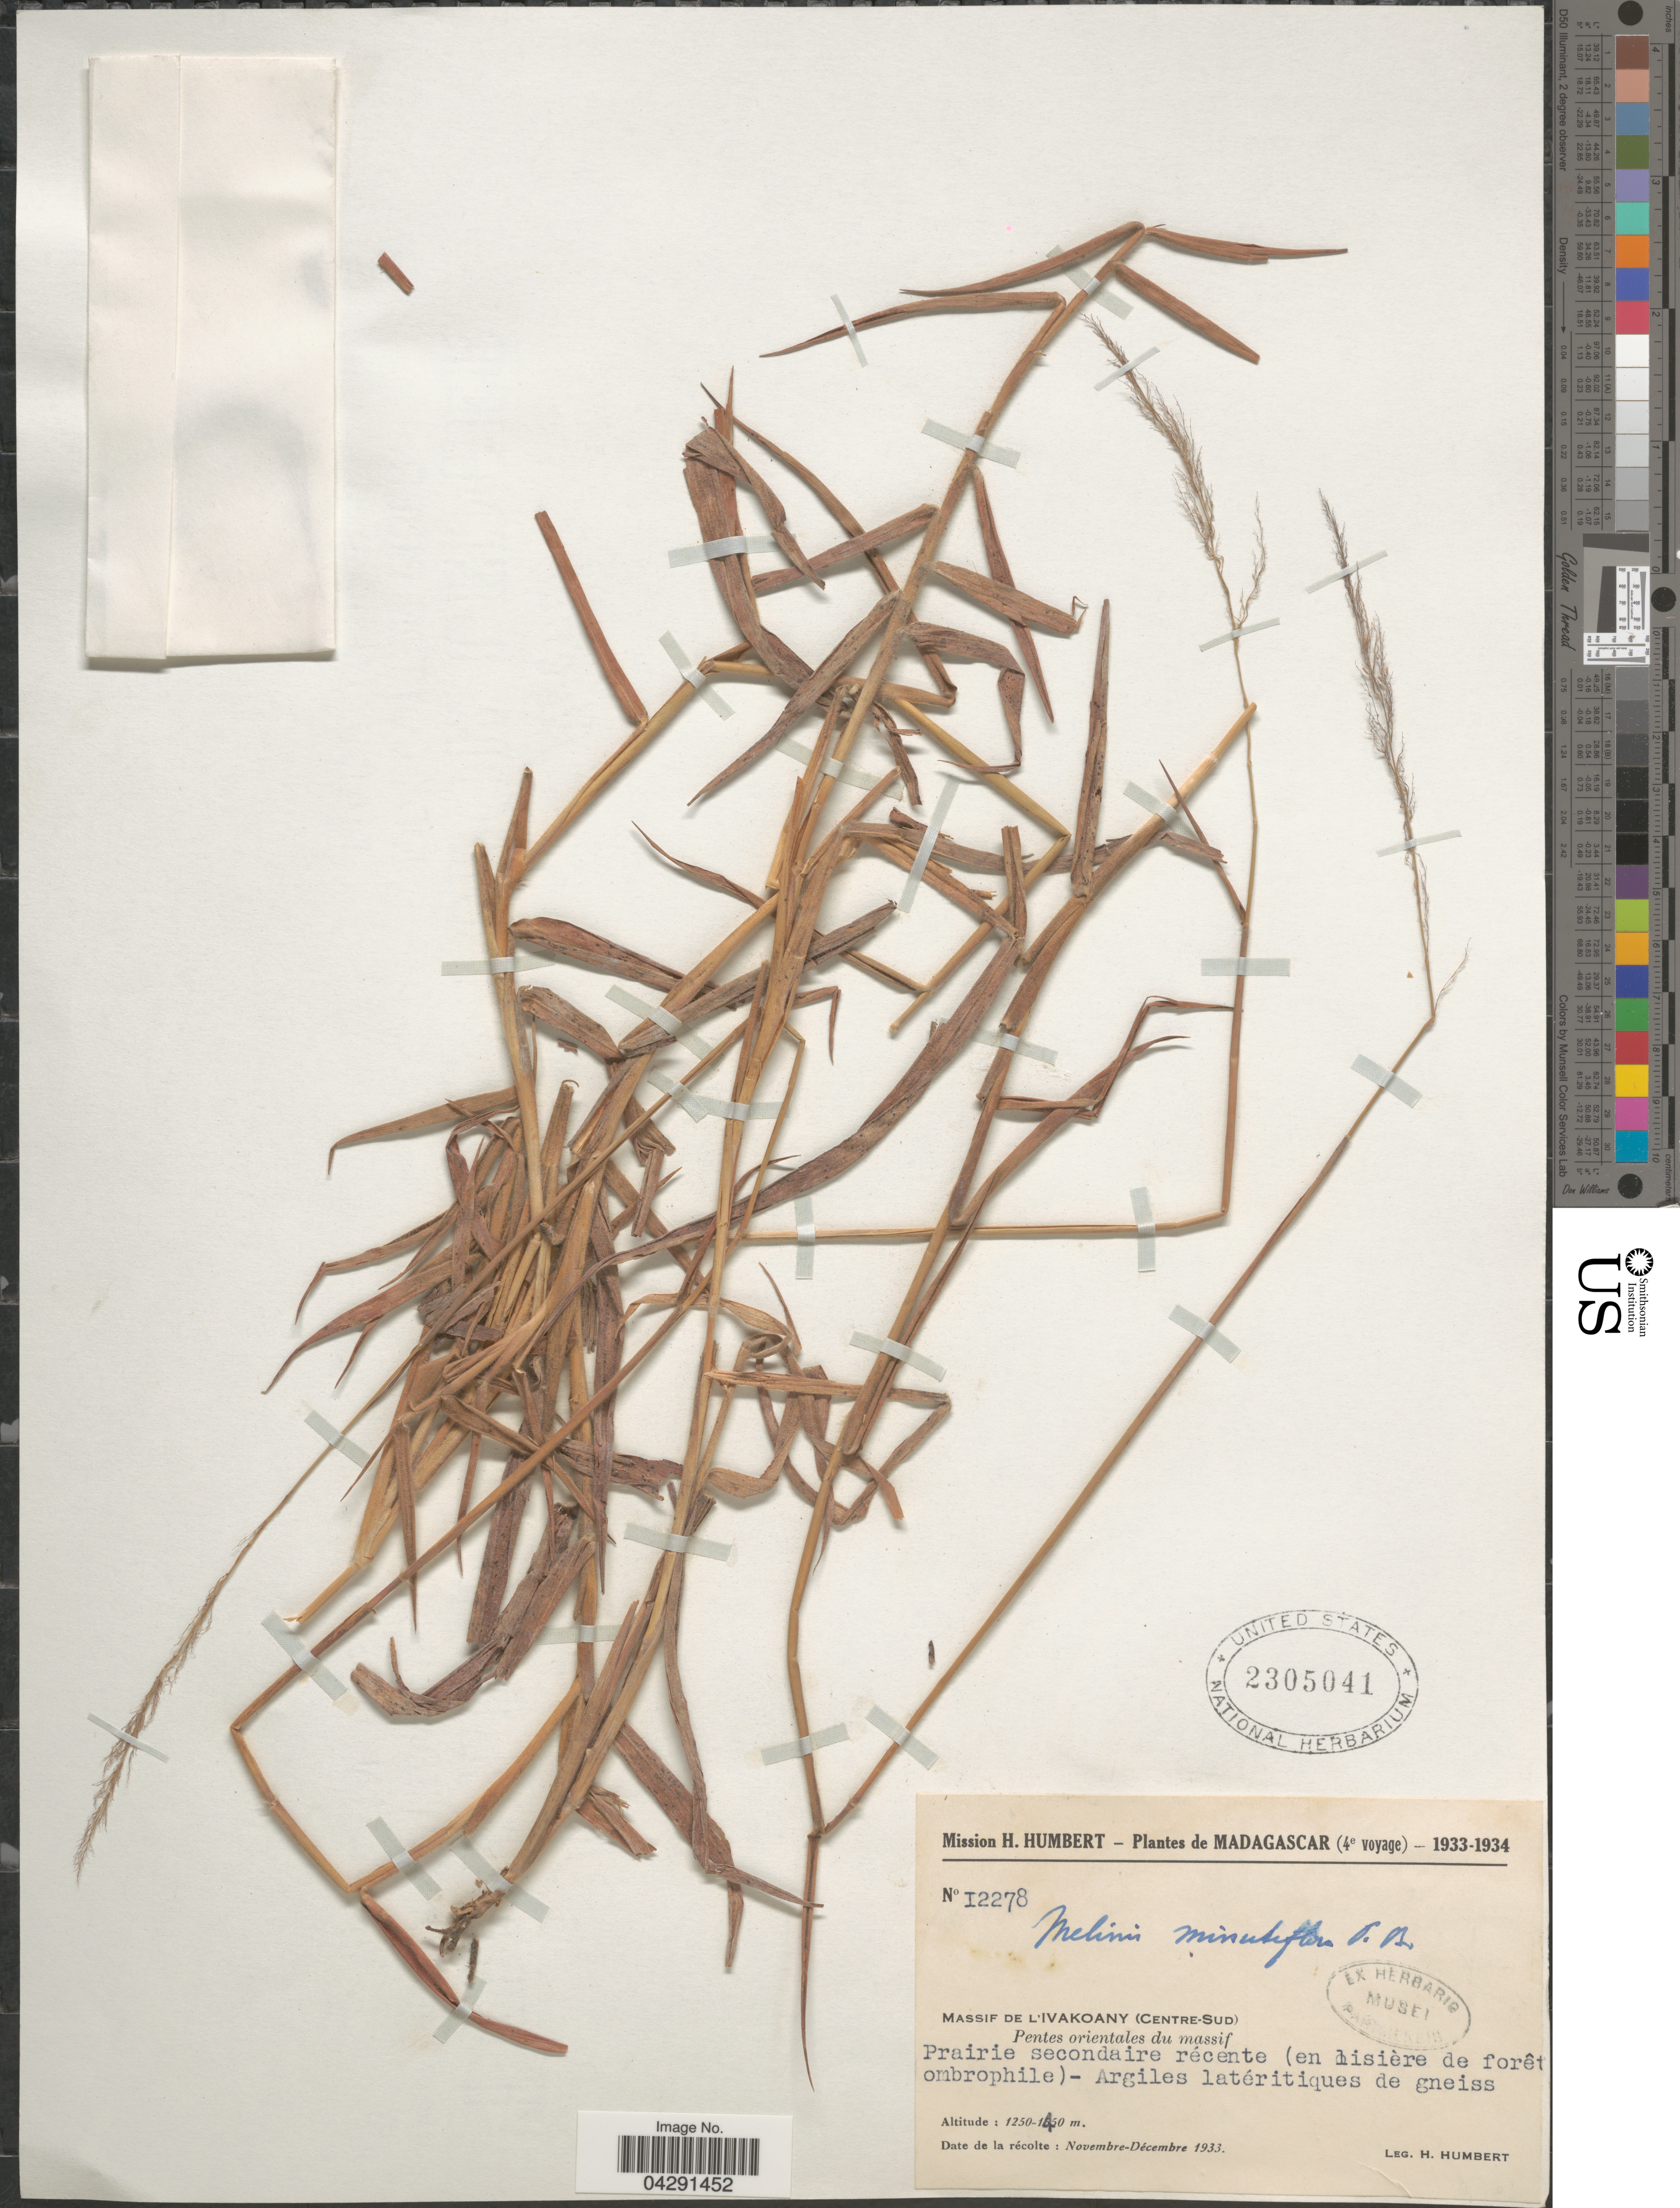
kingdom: Plantae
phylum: Tracheophyta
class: Liliopsida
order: Poales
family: Poaceae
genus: Melinis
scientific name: Melinis minutiflora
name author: P. Beauv.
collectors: H. Humbert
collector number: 12278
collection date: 1933-11/1933-12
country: Madagascar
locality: Madagascar (4e voyage)-1933-1934. Massif de L'Ivakoany (Centre-Sud). Pentes orientales du massif. Prairie secondaire récente (en lisière de forêt ombrophile)-Argiles latéritiques de gneiss.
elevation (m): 1250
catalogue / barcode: US 2305041